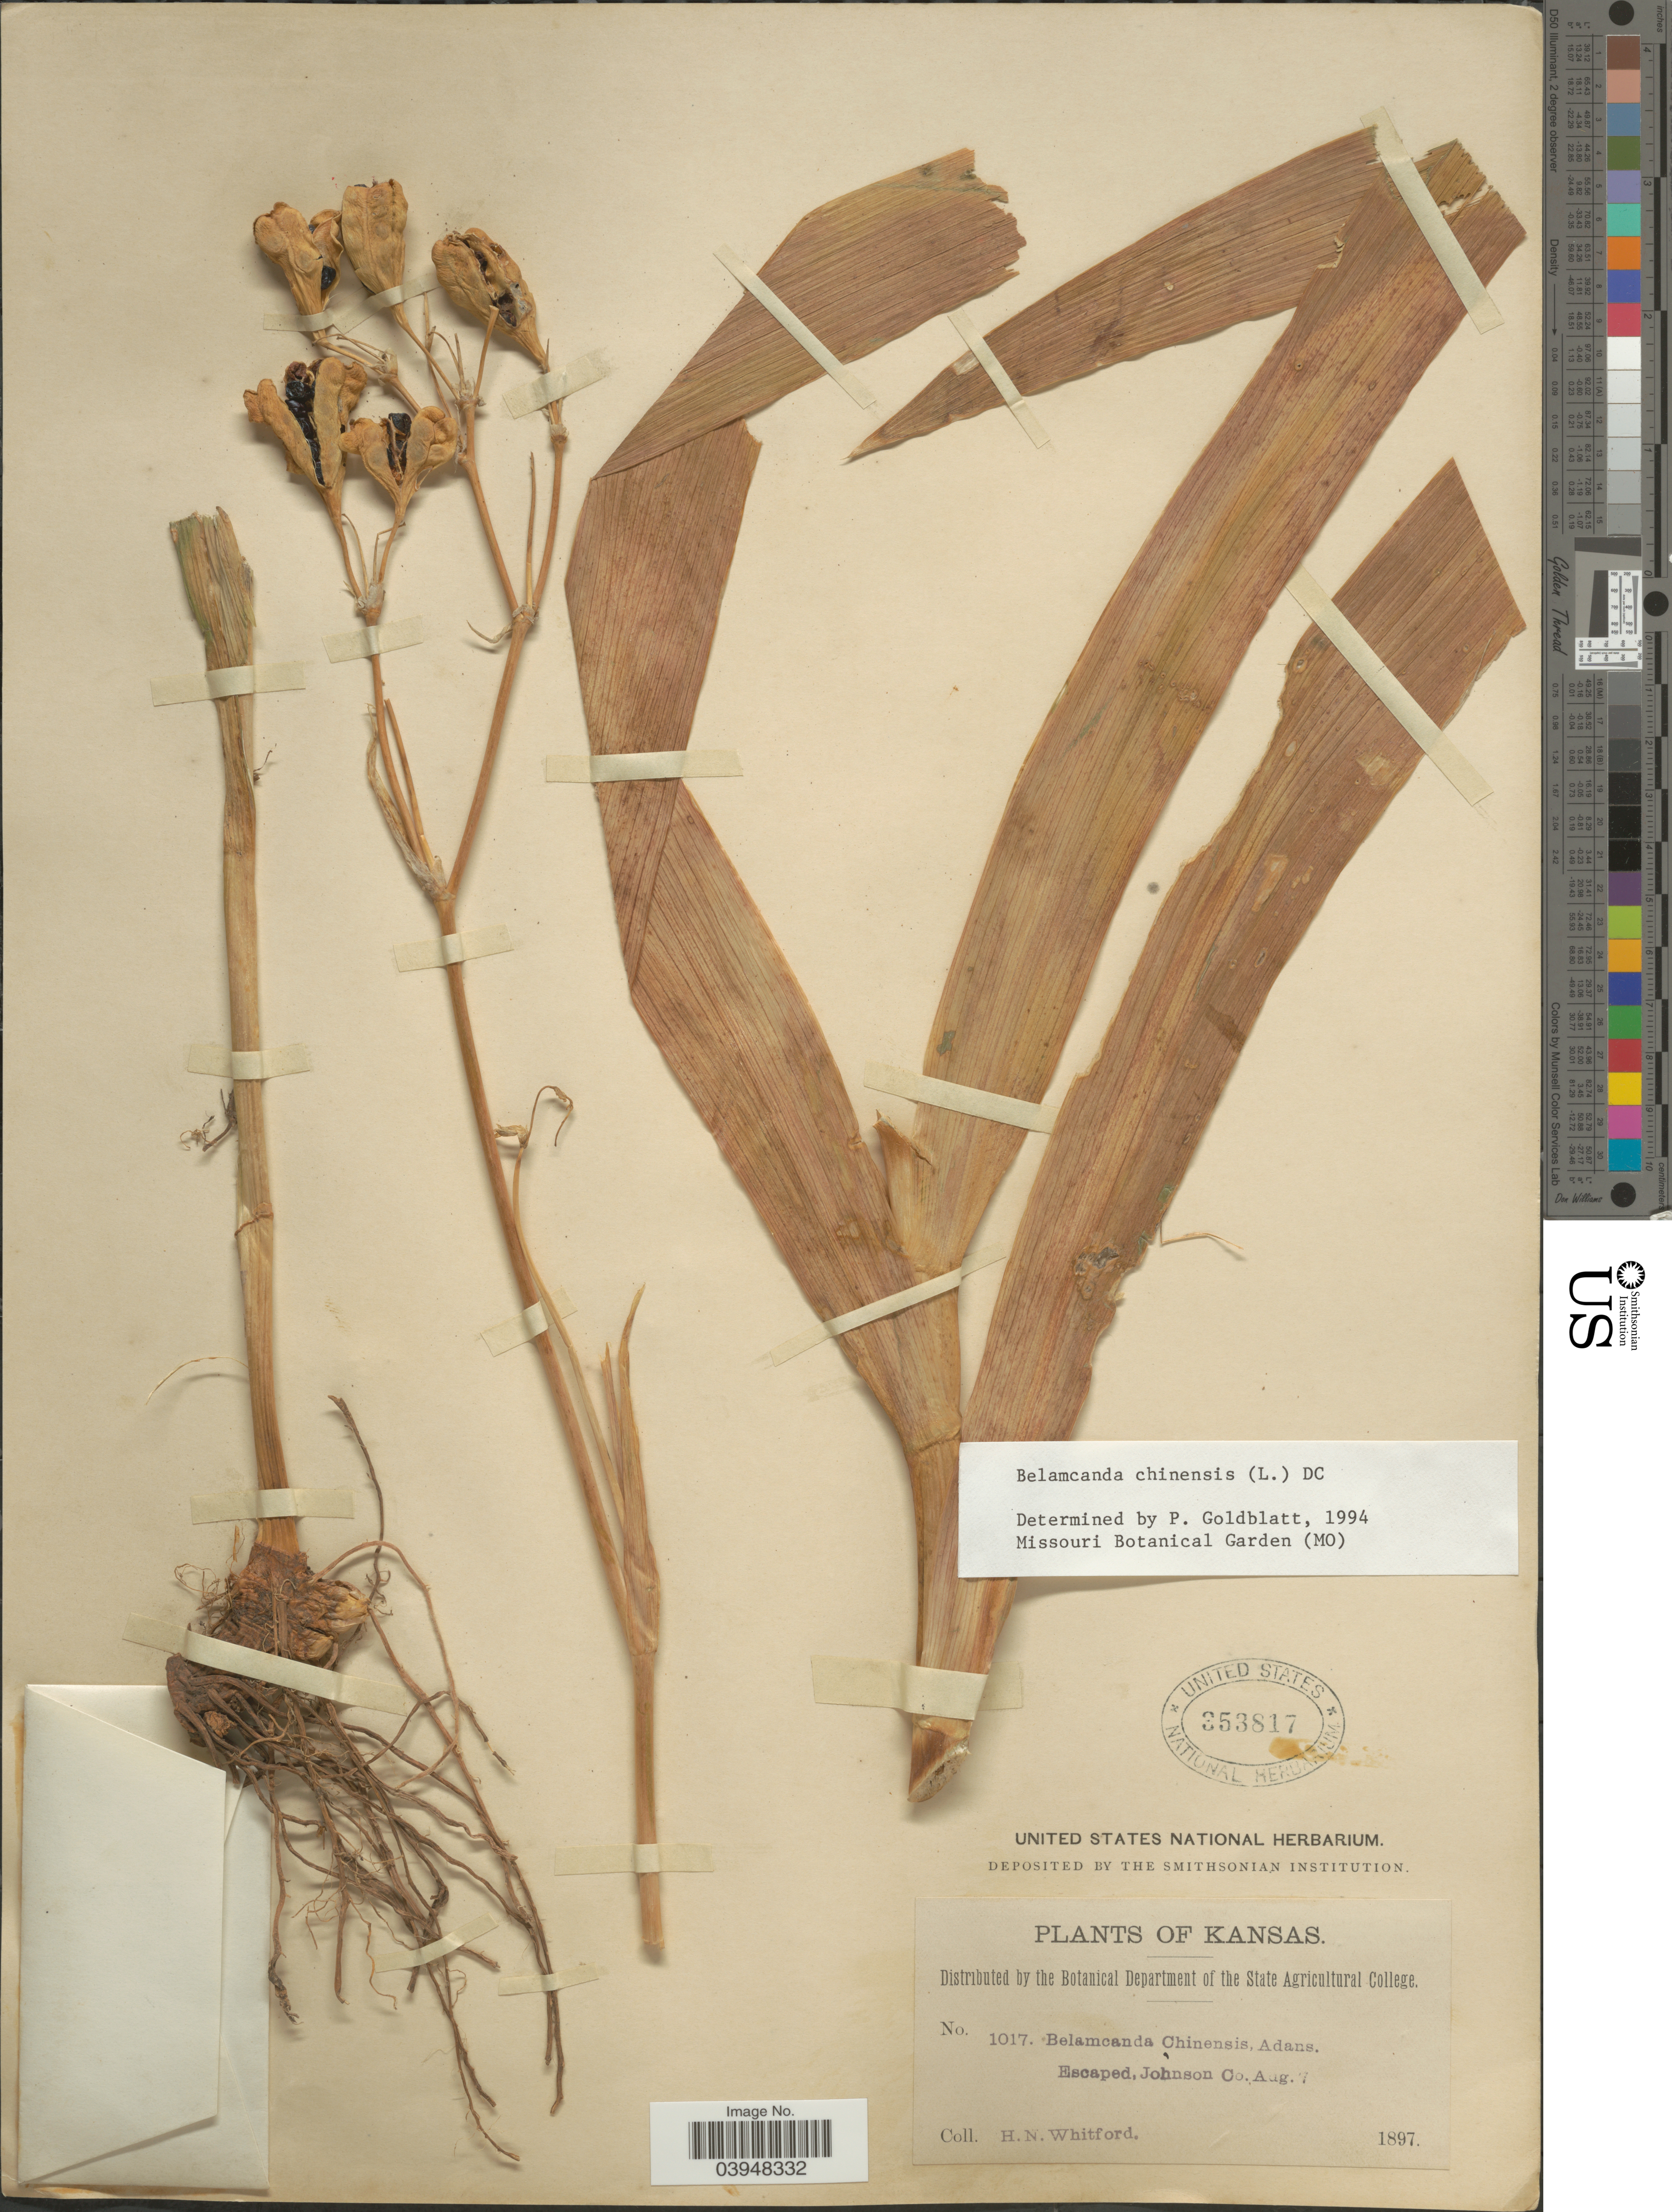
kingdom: Plantae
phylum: Tracheophyta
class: Liliopsida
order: Asparagales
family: Iridaceae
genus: Iris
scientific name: Iris domestica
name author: (L.) Goldblatt & Mabb.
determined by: Strong, Mark T., (BOT), Smithsonian Institution - National Museum of Natural History (UNITED STATES)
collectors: H. N. Whitford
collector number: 1017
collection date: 1897-08-07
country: United States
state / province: Kansas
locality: Escaped, Johnson Co.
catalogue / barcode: US 353817